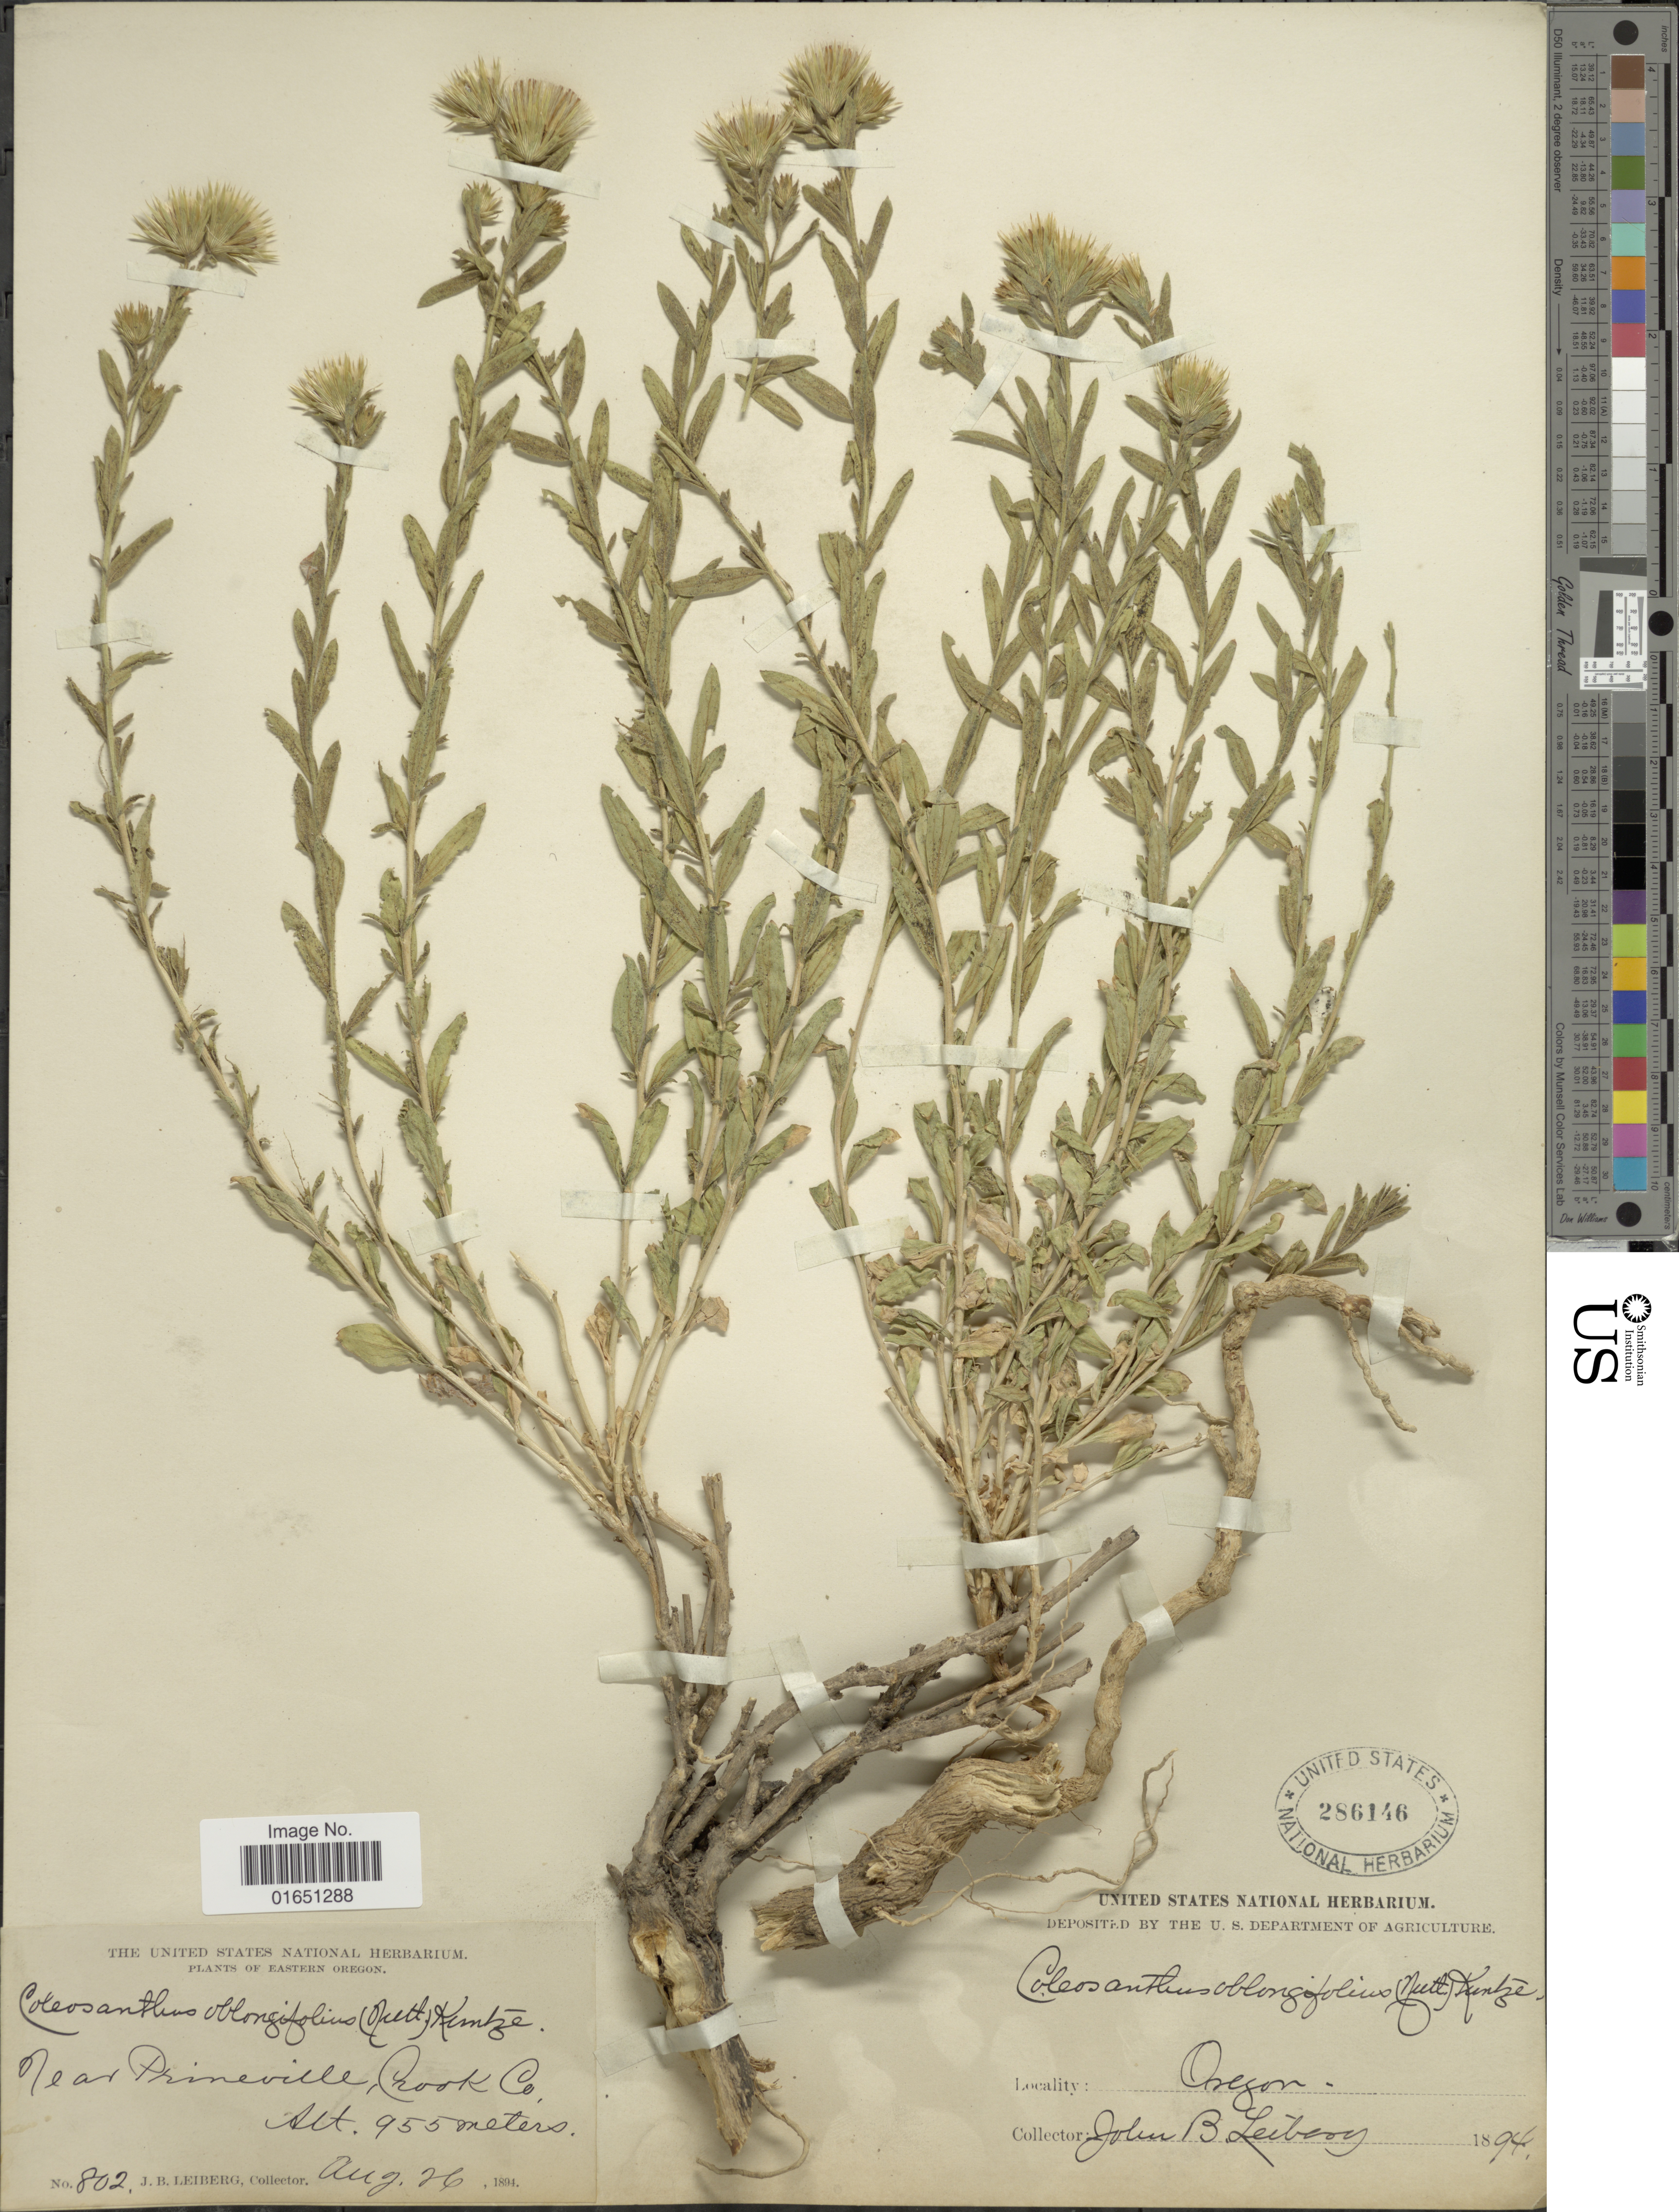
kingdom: Plantae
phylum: Tracheophyta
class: Magnoliopsida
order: Asterales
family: Asteraceae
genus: Brickellia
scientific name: Brickellia oblongifolia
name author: Nutt.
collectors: J. B. Leiberg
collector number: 802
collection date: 1894-09-26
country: United States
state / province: Oregon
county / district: Crook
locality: Near Prineville, Crook Co.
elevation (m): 955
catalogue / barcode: US 286146